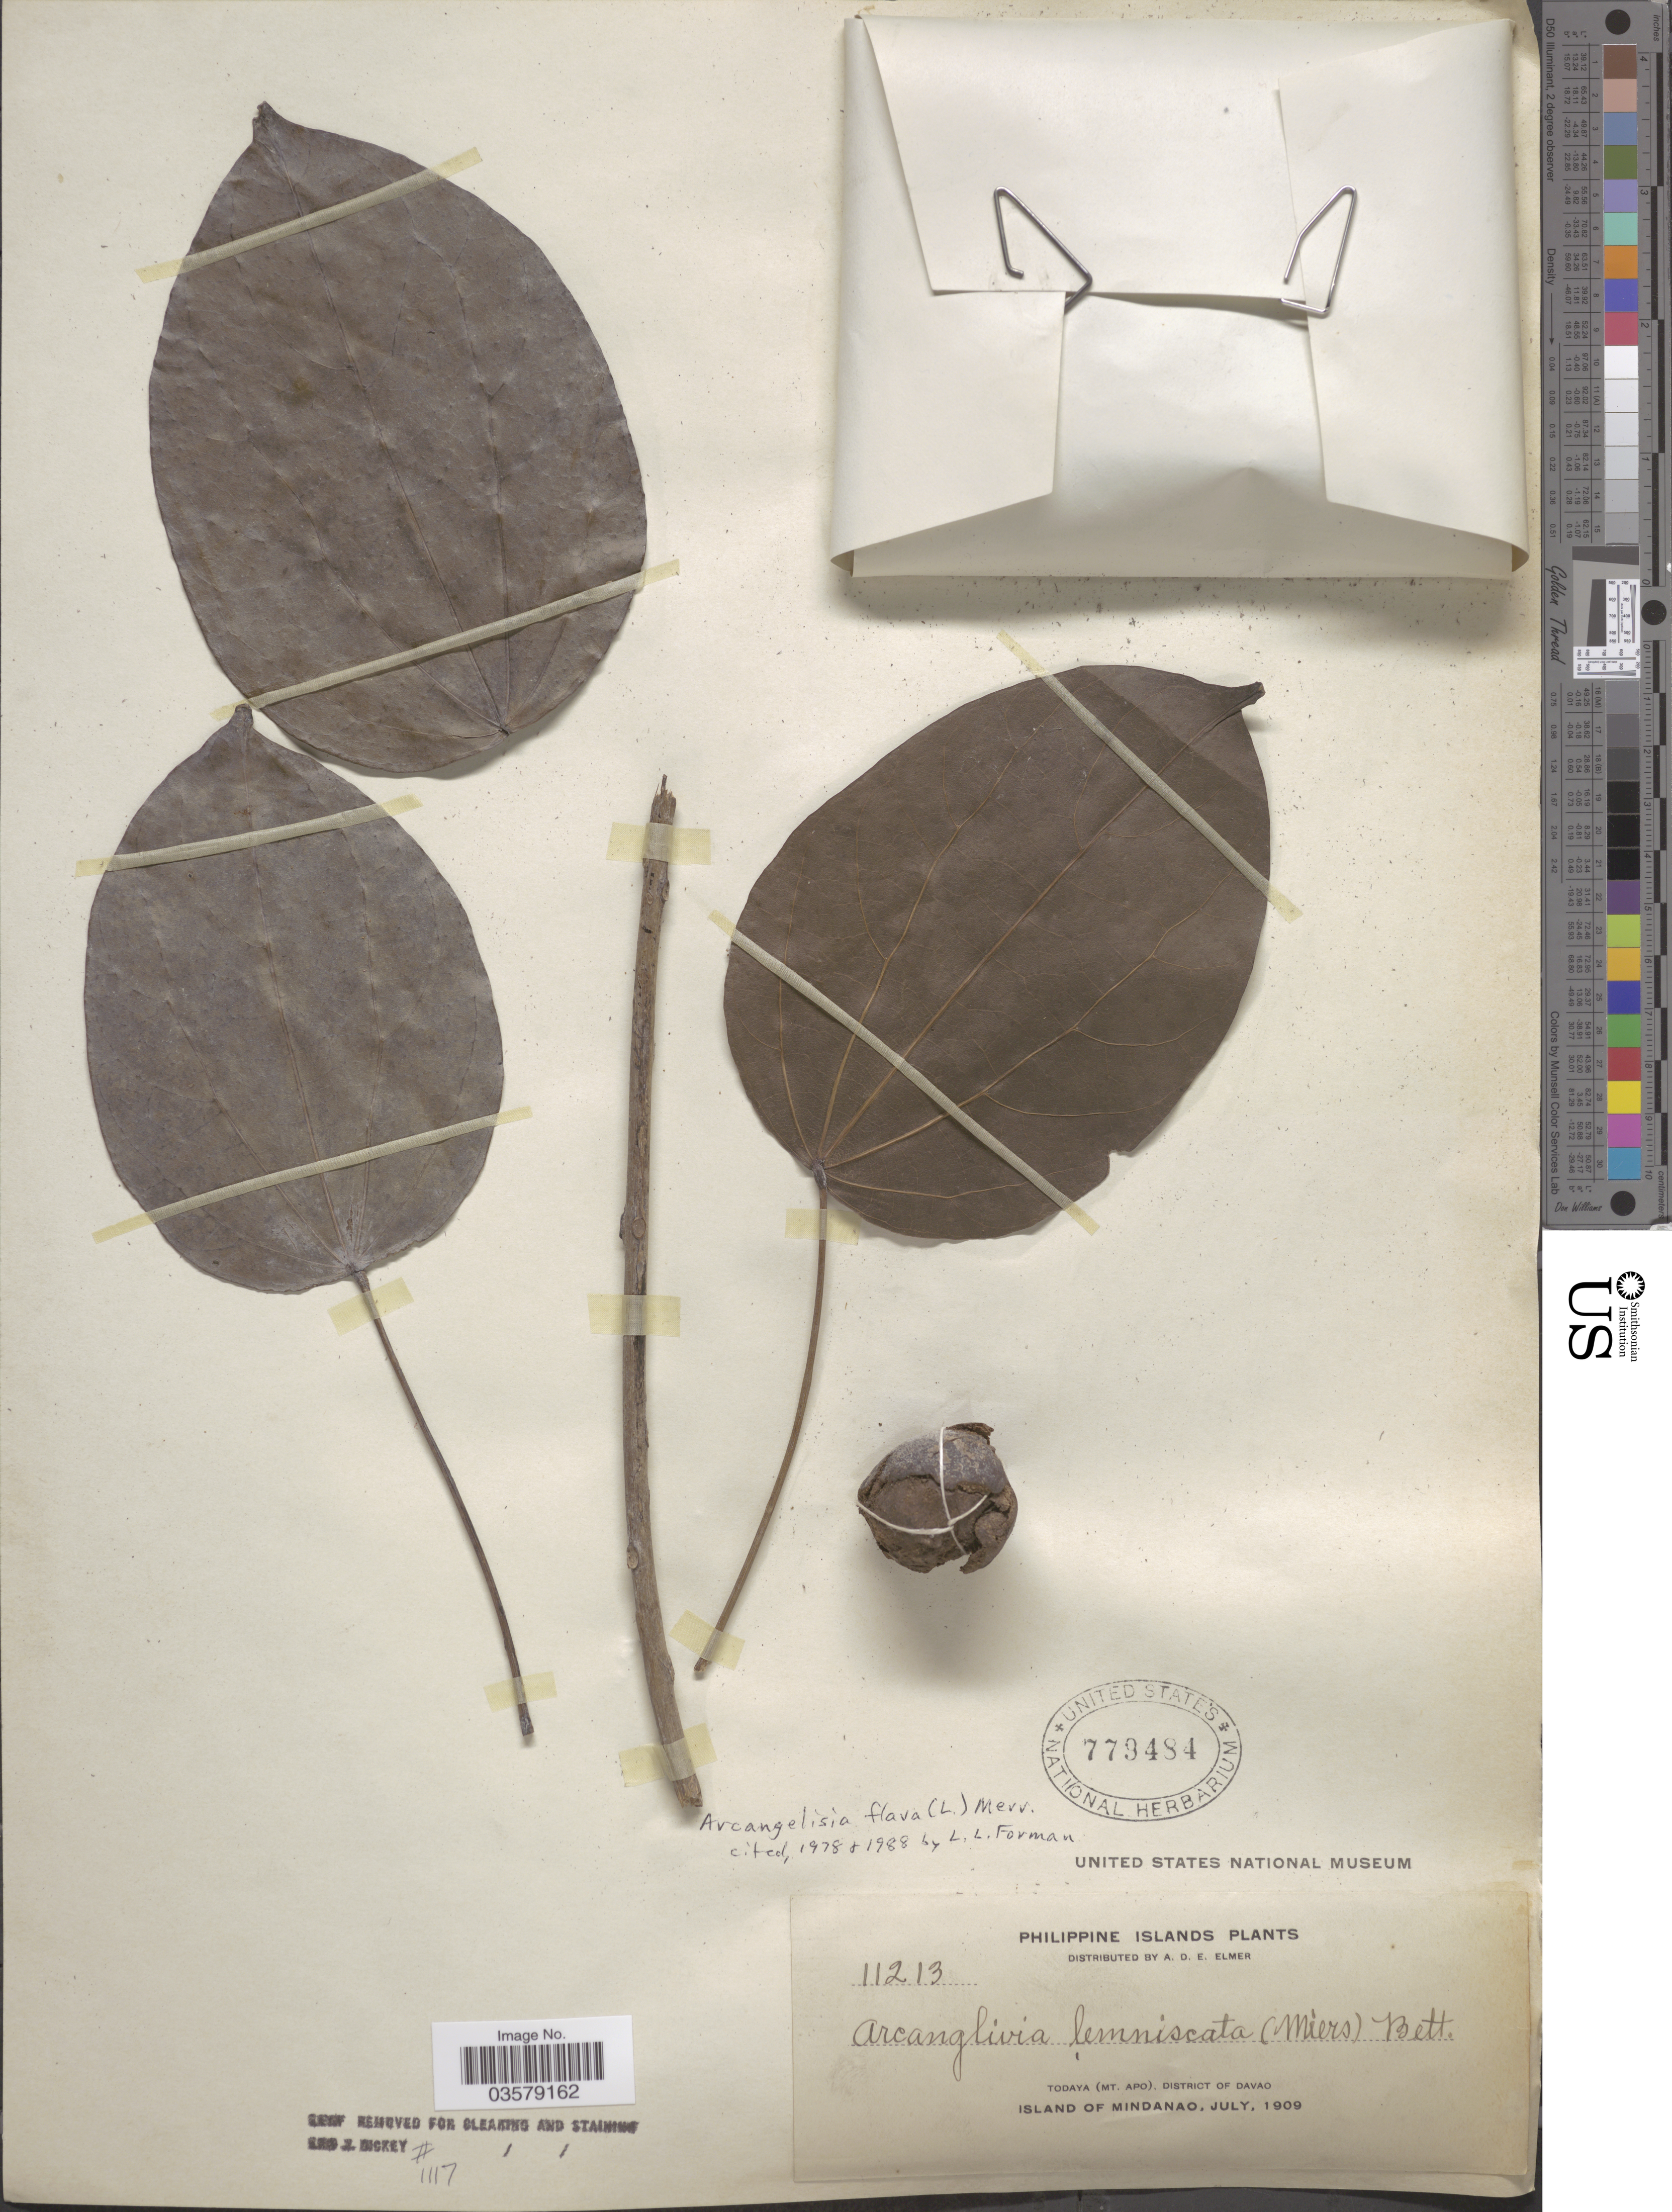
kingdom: Plantae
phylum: Tracheophyta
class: Magnoliopsida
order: Ranunculales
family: Menispermaceae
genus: Arcangelisia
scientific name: Arcangelisia flava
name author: (L.) Merr.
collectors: A. D. E. Elmer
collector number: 11213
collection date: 1909-07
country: Philippines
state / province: Davao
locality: Philippine Islands. Todaya (Mt. Apo), District of Davao, Island of Mindanao.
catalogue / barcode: US 779484